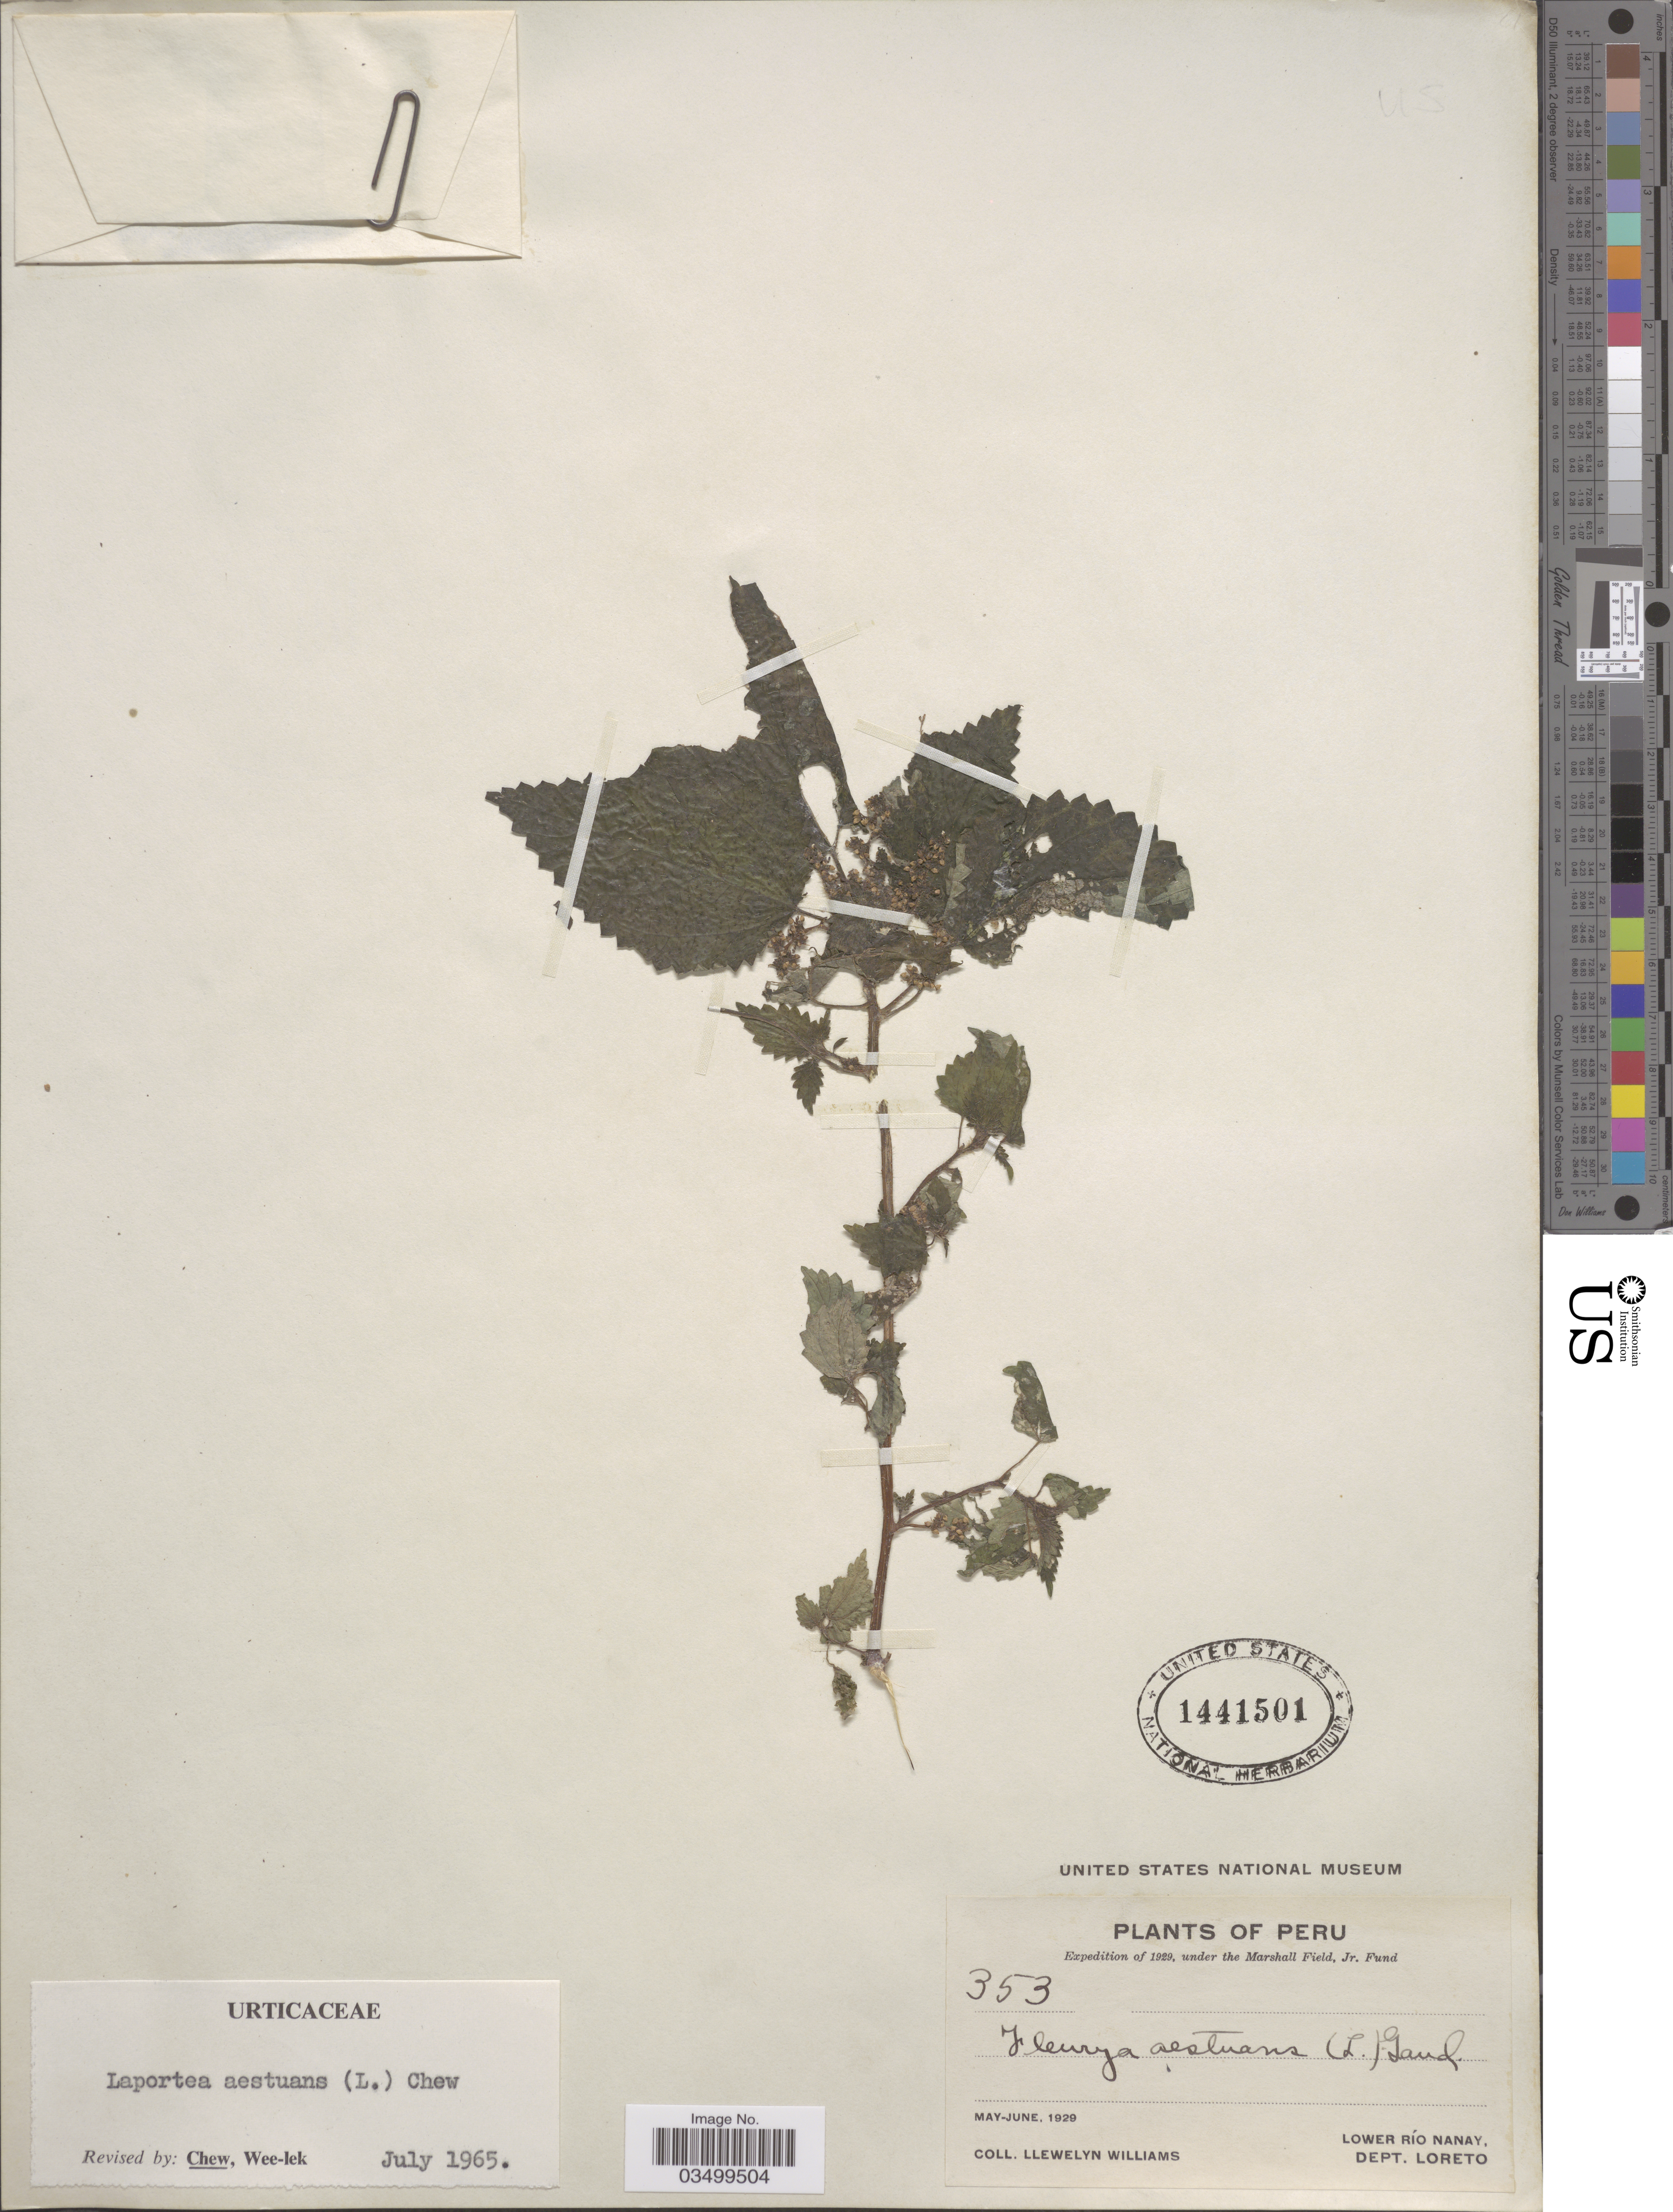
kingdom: Plantae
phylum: Tracheophyta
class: Magnoliopsida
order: Rosales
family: Urticaceae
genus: Laportea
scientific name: Laportea aestuans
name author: (L.) Chew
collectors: Ll. Williams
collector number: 353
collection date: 1929-05/1929-06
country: Peru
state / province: Loreto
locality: Lower Río Nanay, Dept. Loreto.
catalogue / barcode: US 1441501